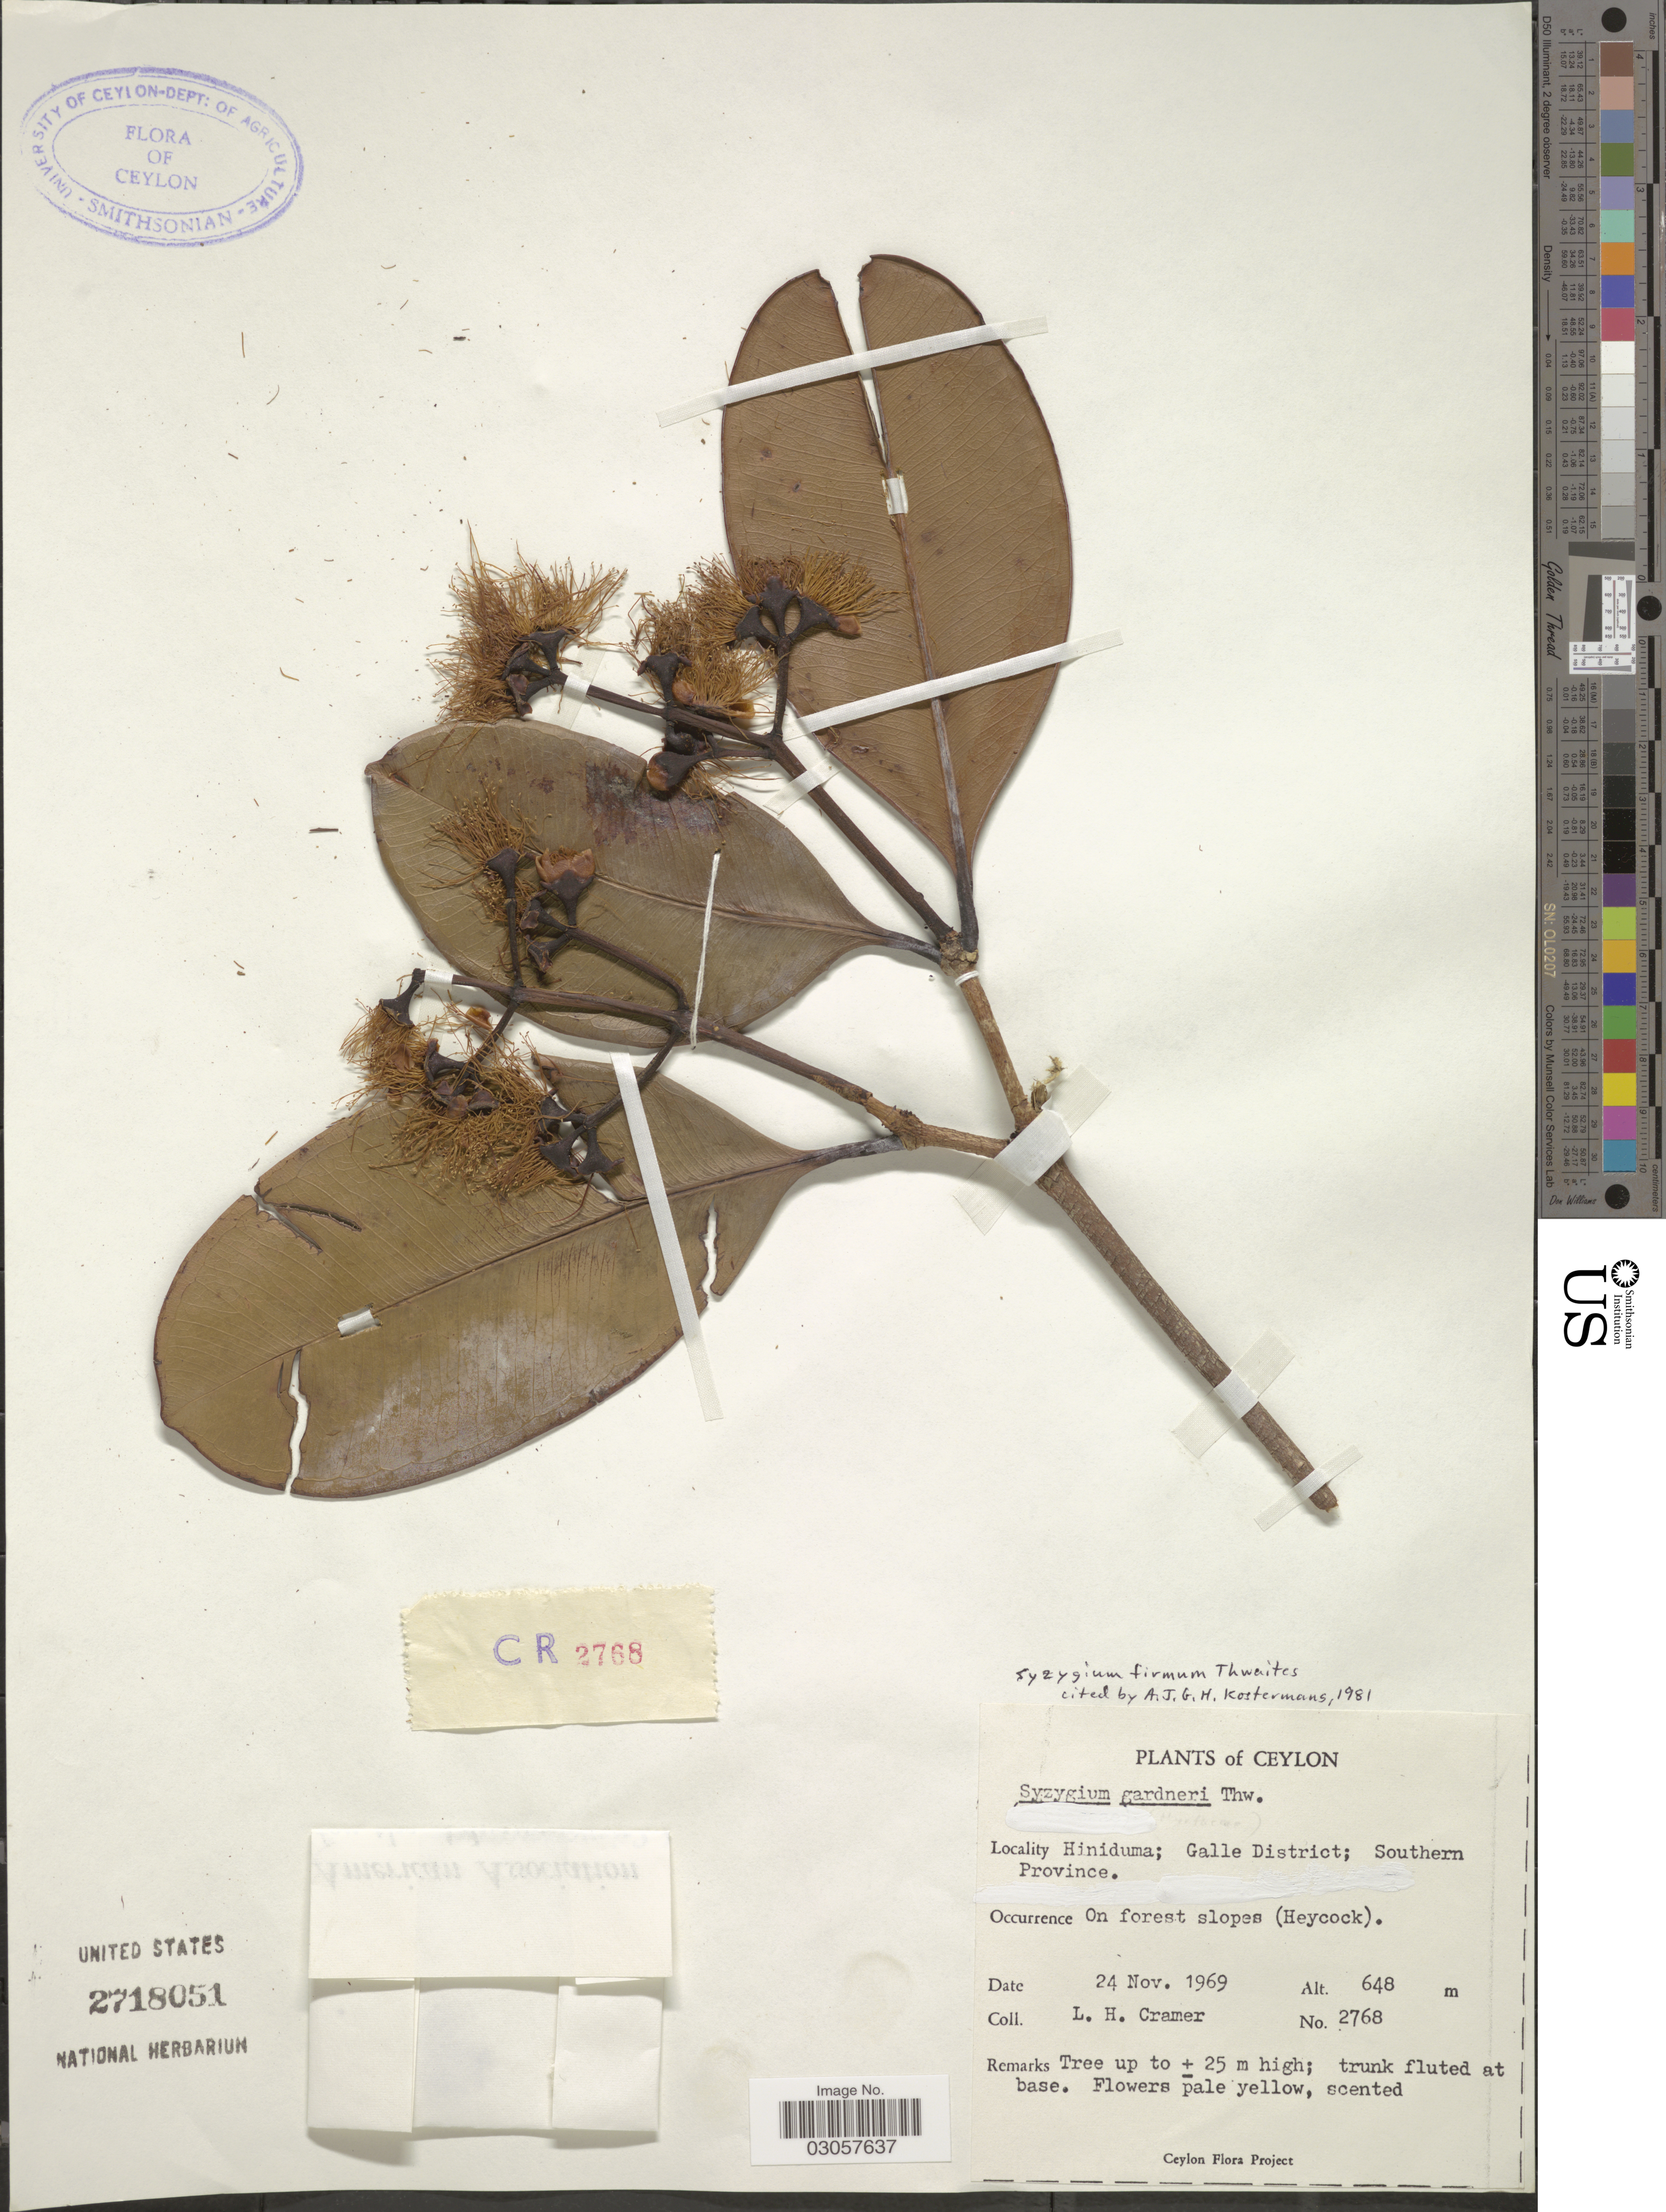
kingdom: Plantae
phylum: Tracheophyta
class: Magnoliopsida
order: Myrtales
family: Myrtaceae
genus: Syzygium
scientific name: Syzygium firmum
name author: (Blume) Thwaites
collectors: L. H. Cramer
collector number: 2768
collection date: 1969-11-24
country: Sri Lanka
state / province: Southern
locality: Ceylon. Hiniduma; Galle District.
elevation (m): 648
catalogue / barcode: US 2718051